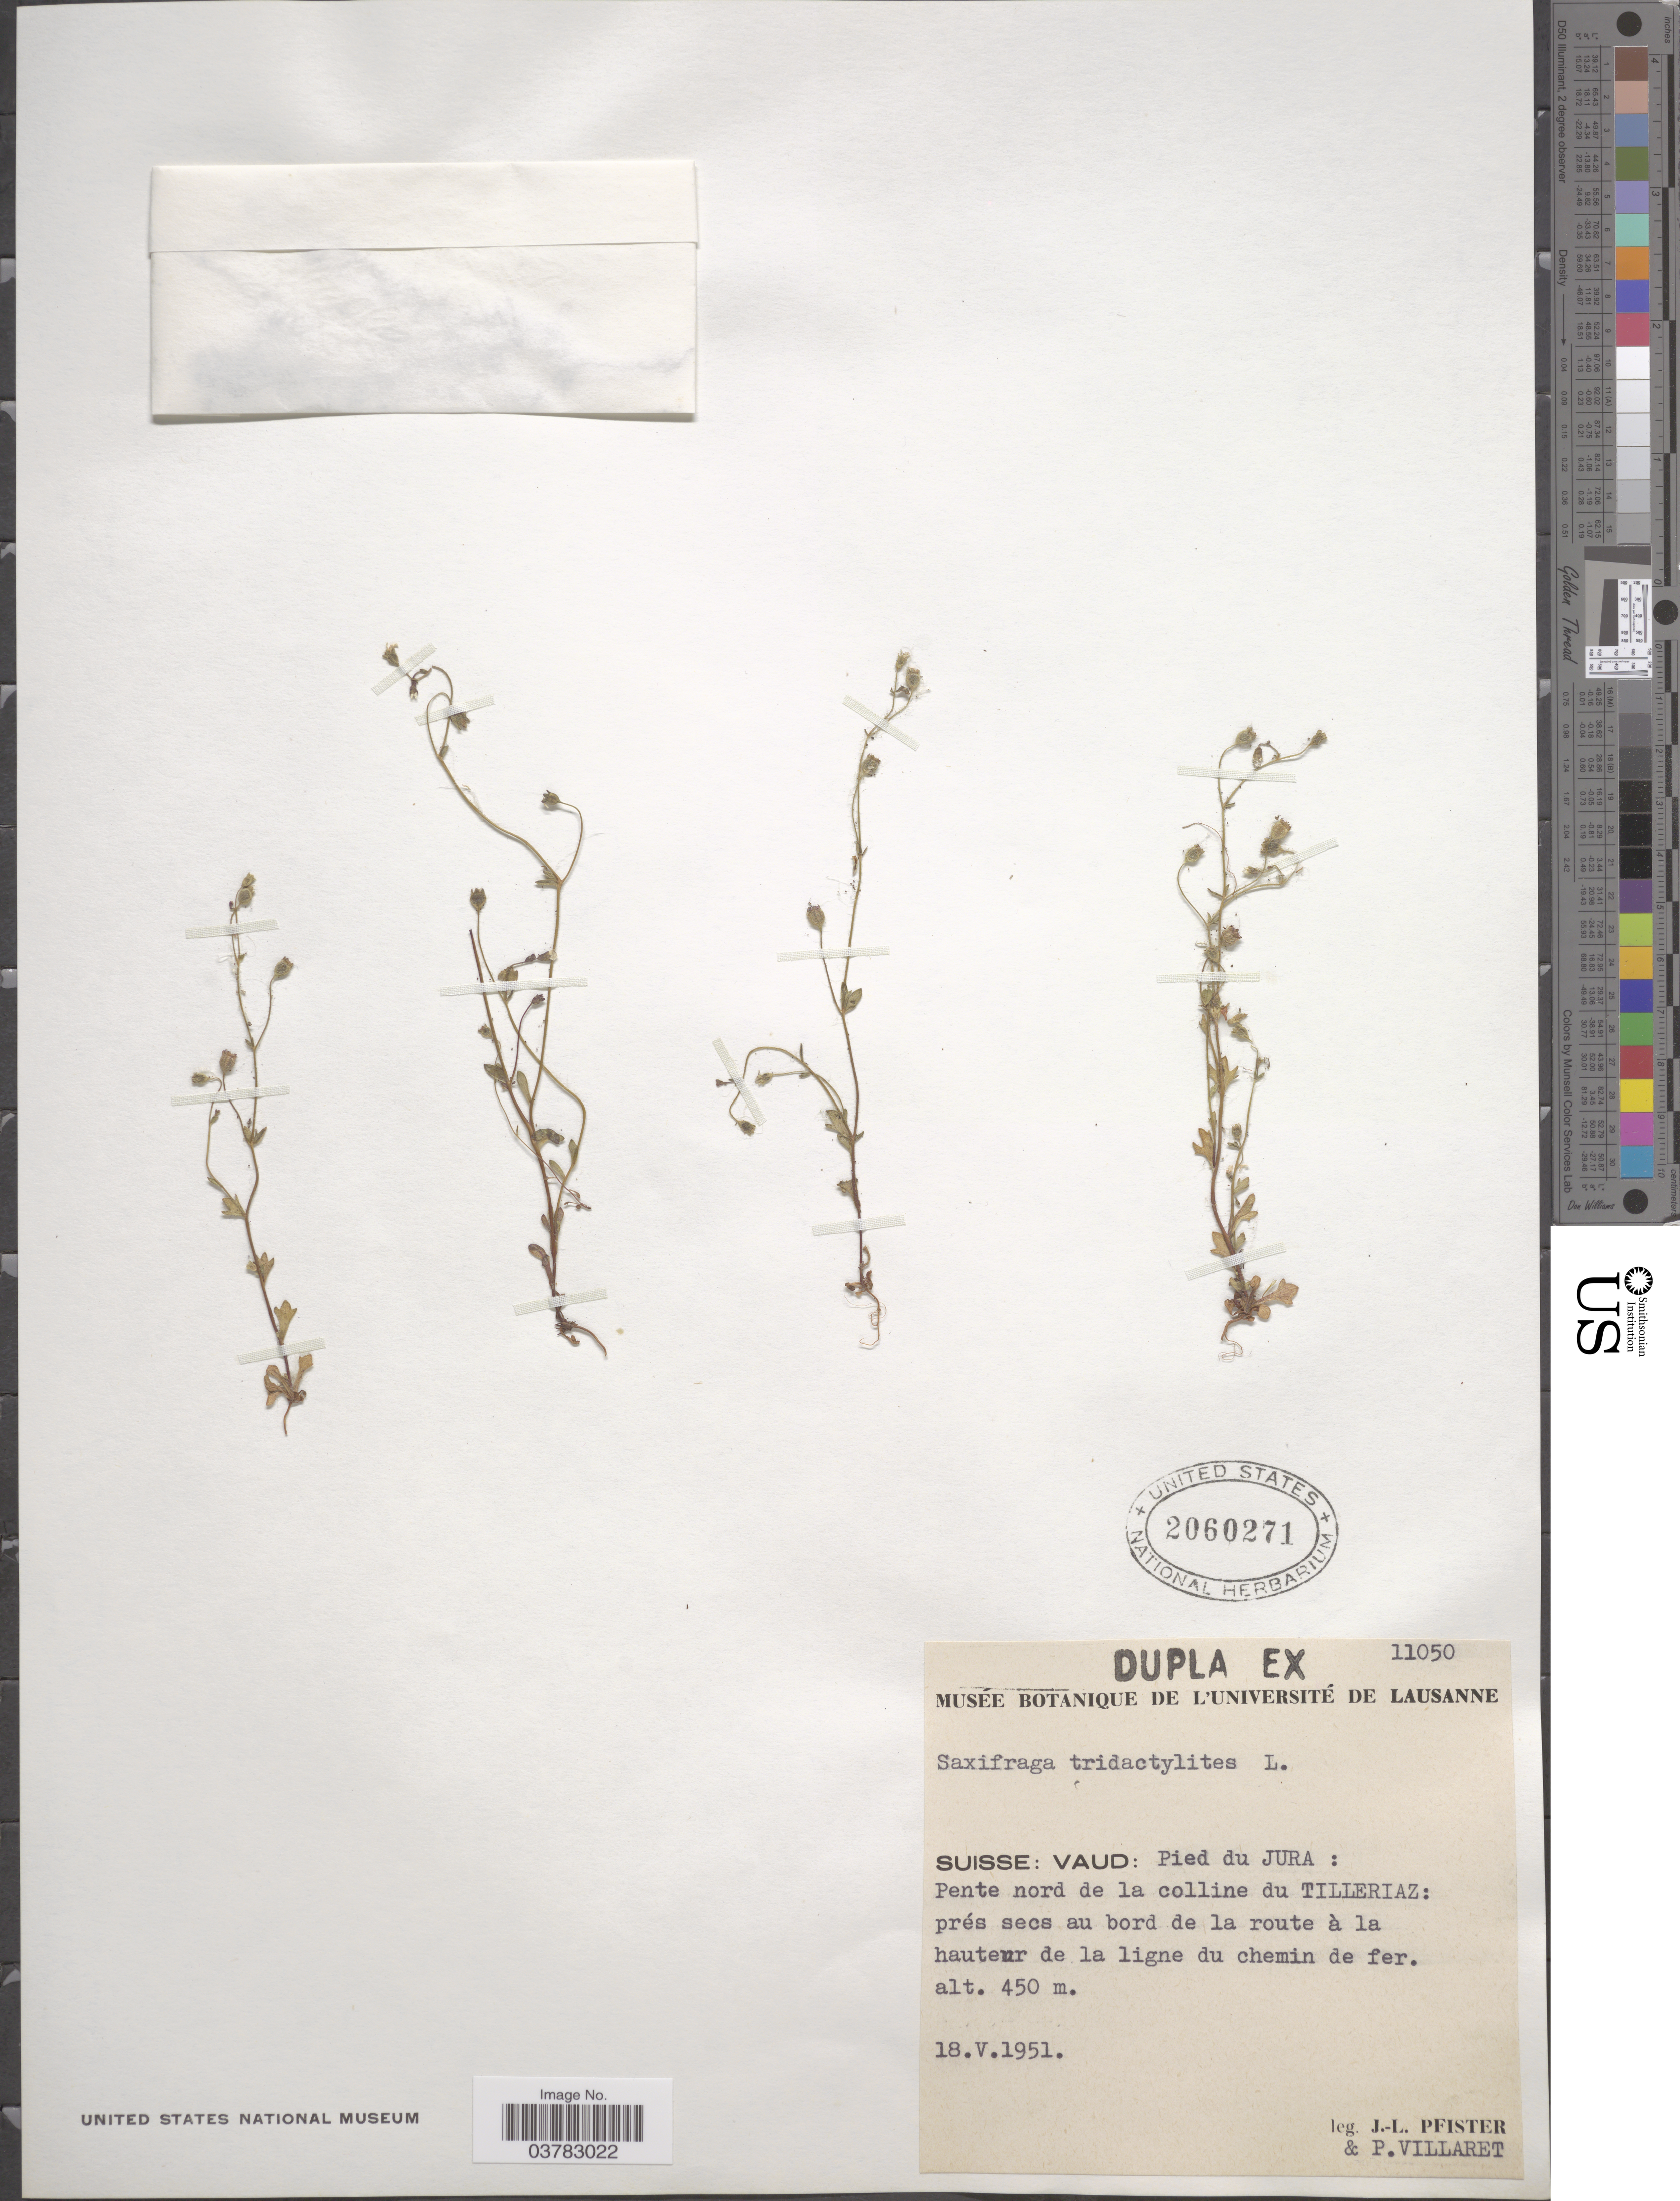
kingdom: Plantae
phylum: Tracheophyta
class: Magnoliopsida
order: Saxifragales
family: Saxifragaceae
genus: Saxifraga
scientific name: Saxifraga tridactylites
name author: L.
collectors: J. Pfister & P. Villaret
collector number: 11050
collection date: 1951-05-18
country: Switzerland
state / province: Vaud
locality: Suisse: Pied du Jura: Pente nord de la colline du Tilleriaz: prés secs au bord de la route à la hauteur de la ligne du chemin de fer.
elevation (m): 450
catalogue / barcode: US 2060271